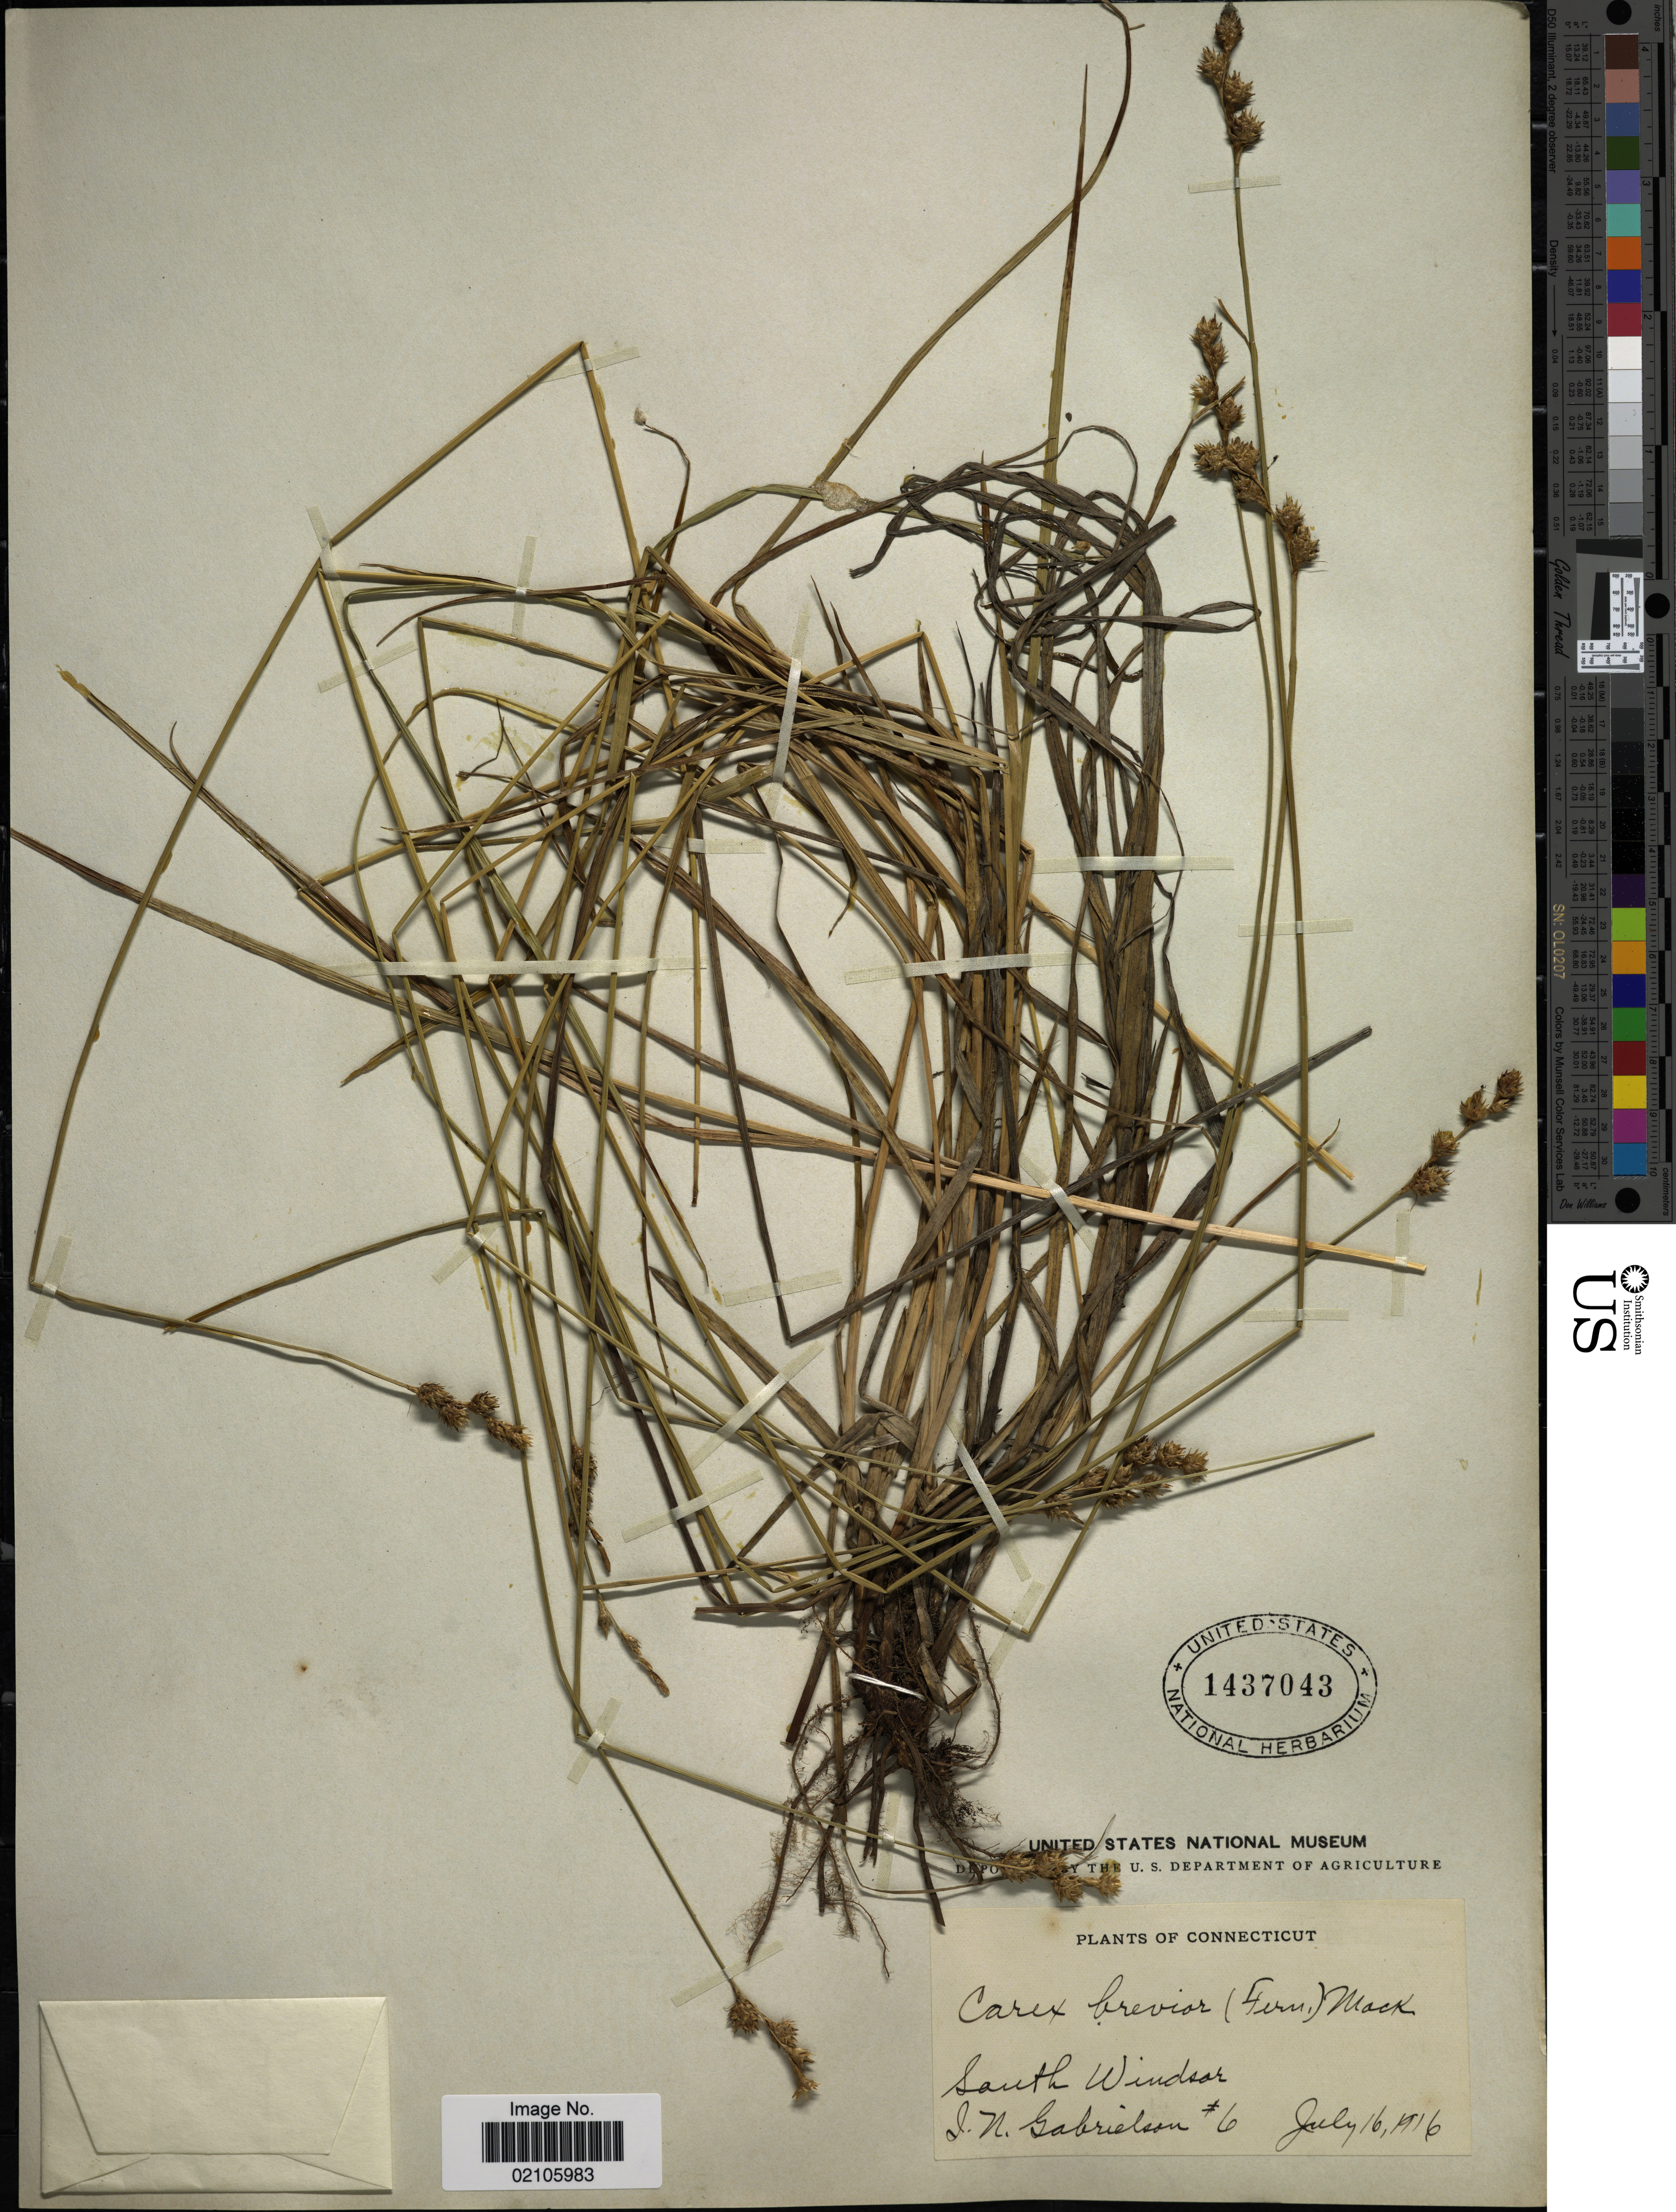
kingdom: Plantae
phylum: Tracheophyta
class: Liliopsida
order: Poales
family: Cyperaceae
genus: Carex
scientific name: Carex brevior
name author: (Dewey) Mack. ex Lunell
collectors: I. Gabrielson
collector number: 6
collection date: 1916-07-16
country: United States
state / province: Connecticut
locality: South Windsor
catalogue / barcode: US 1437043